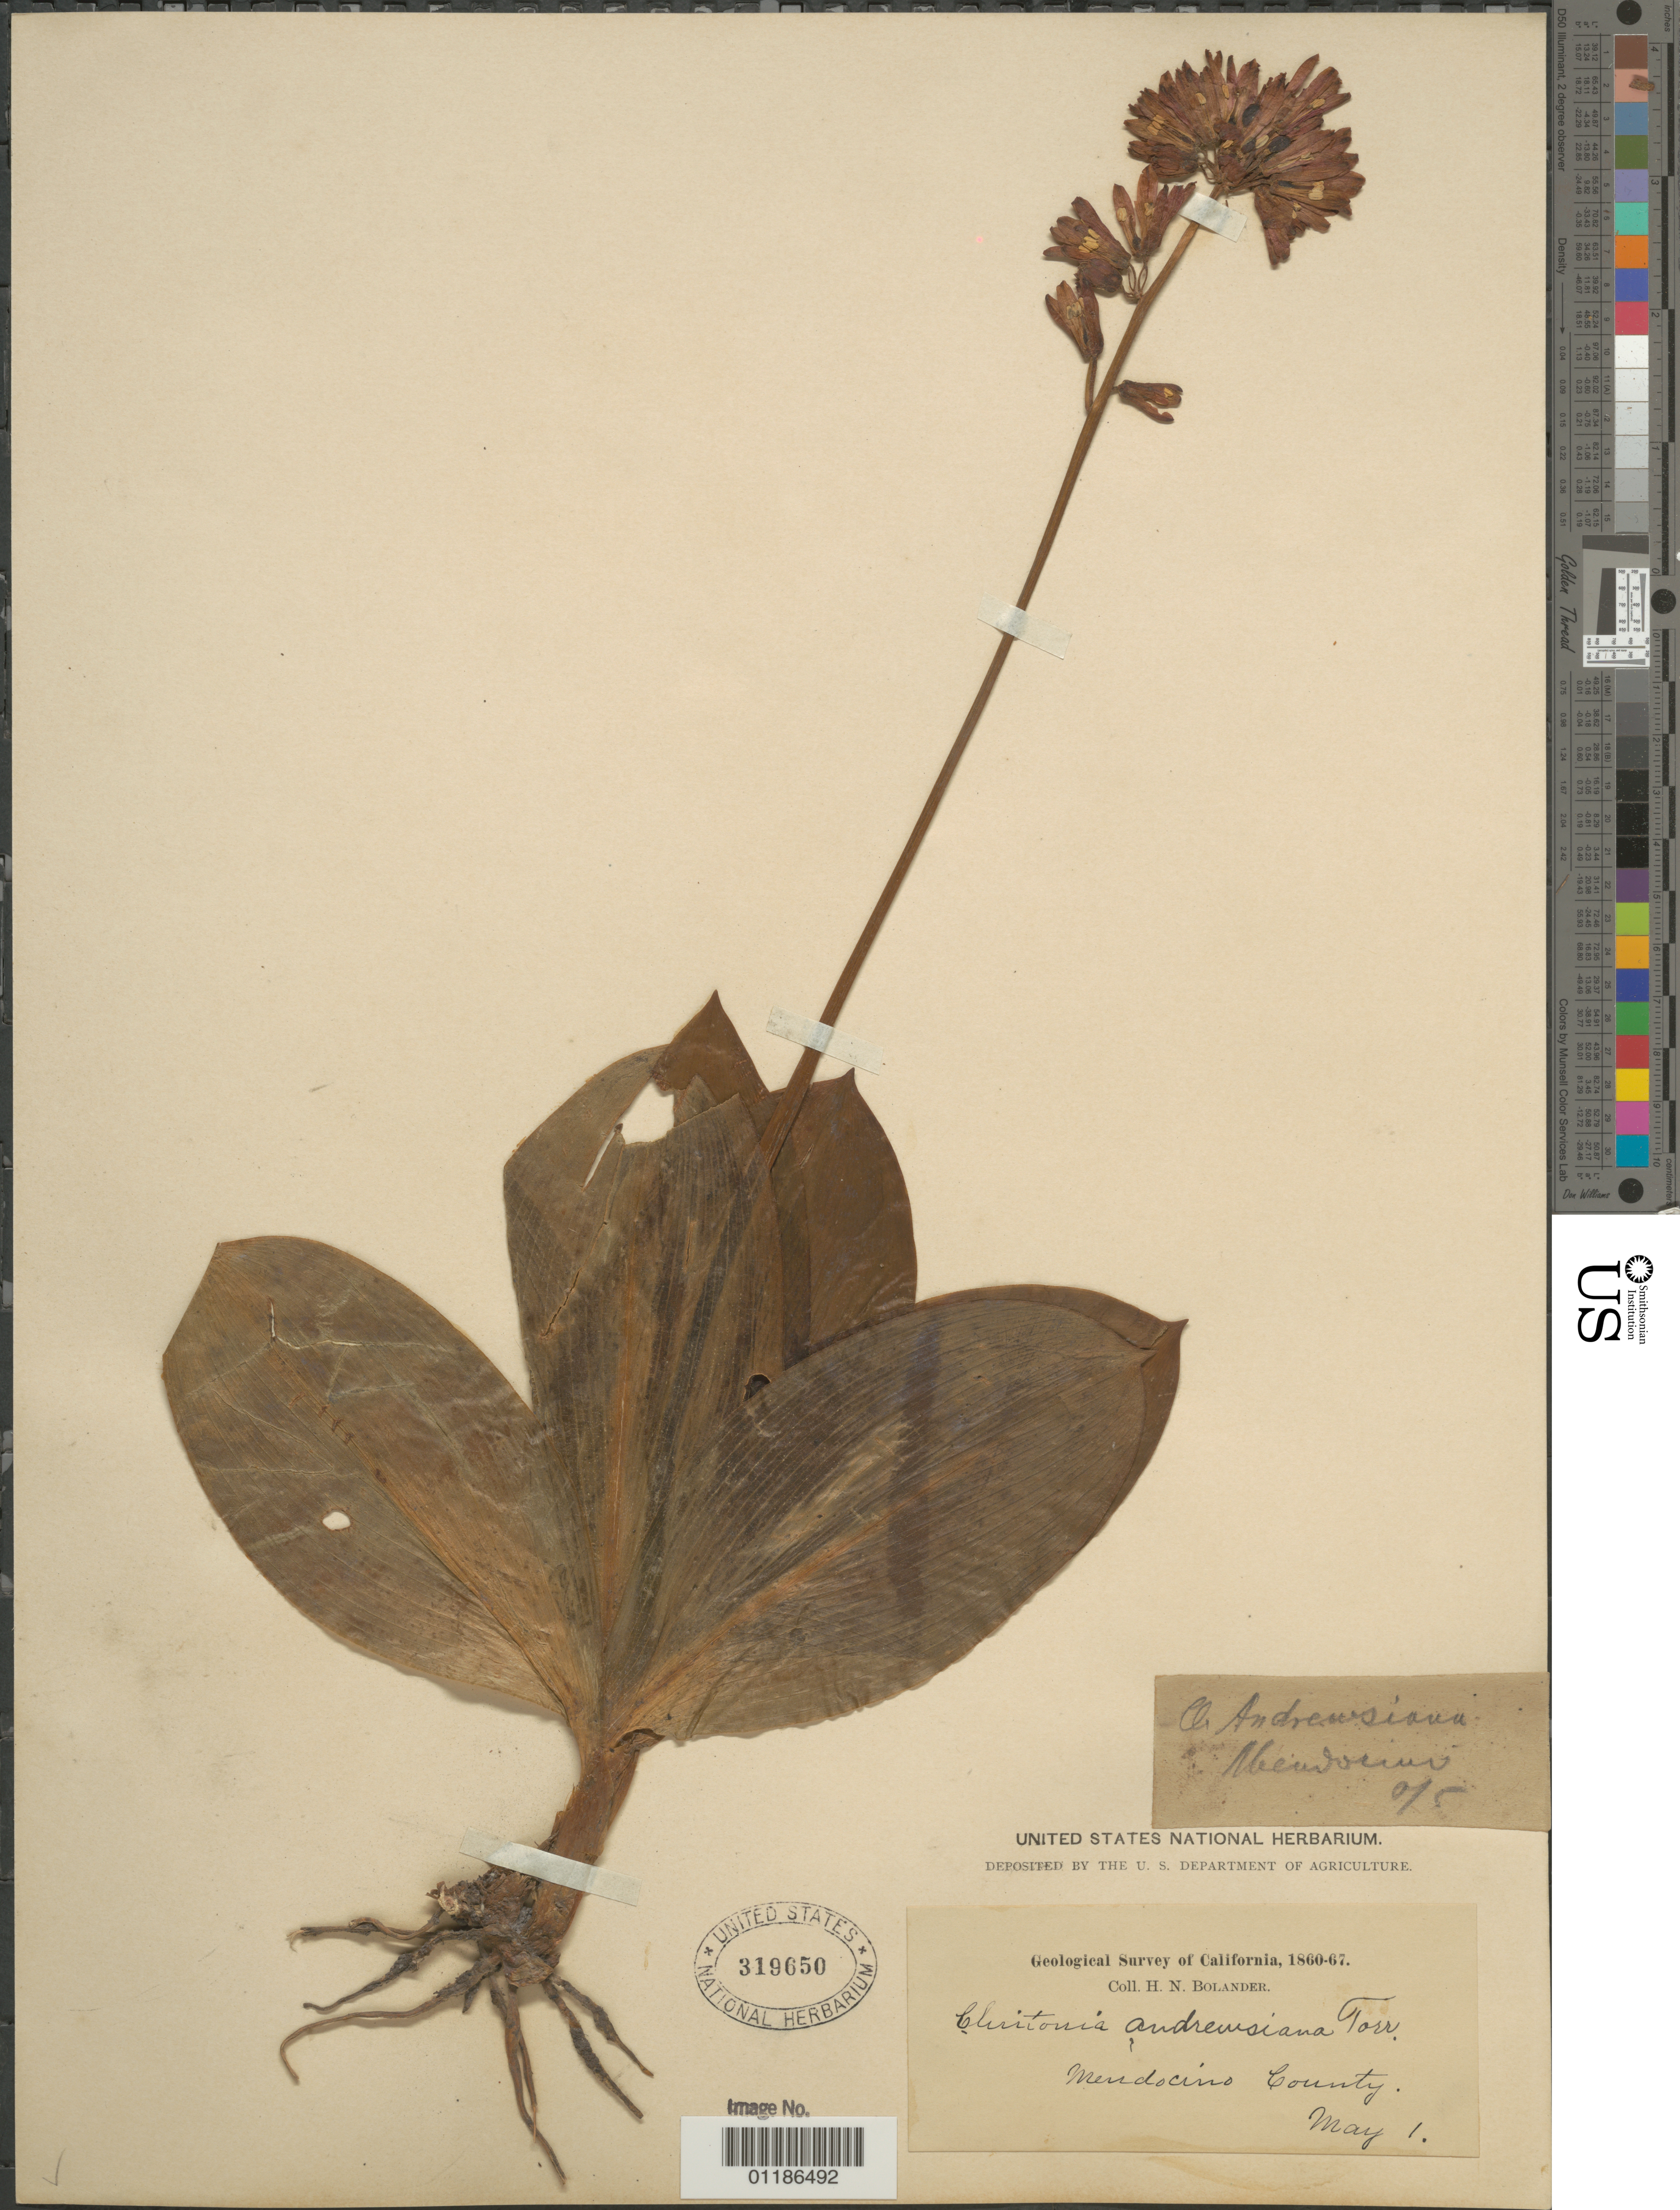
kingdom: Plantae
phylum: Tracheophyta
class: Liliopsida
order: Liliales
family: Liliaceae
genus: Clintonia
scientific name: Clintonia andrewsiana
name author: Torr.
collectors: H. Bolander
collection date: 1860-05-01/1867-05-01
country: United States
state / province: California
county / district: Mendocino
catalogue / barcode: US 319650